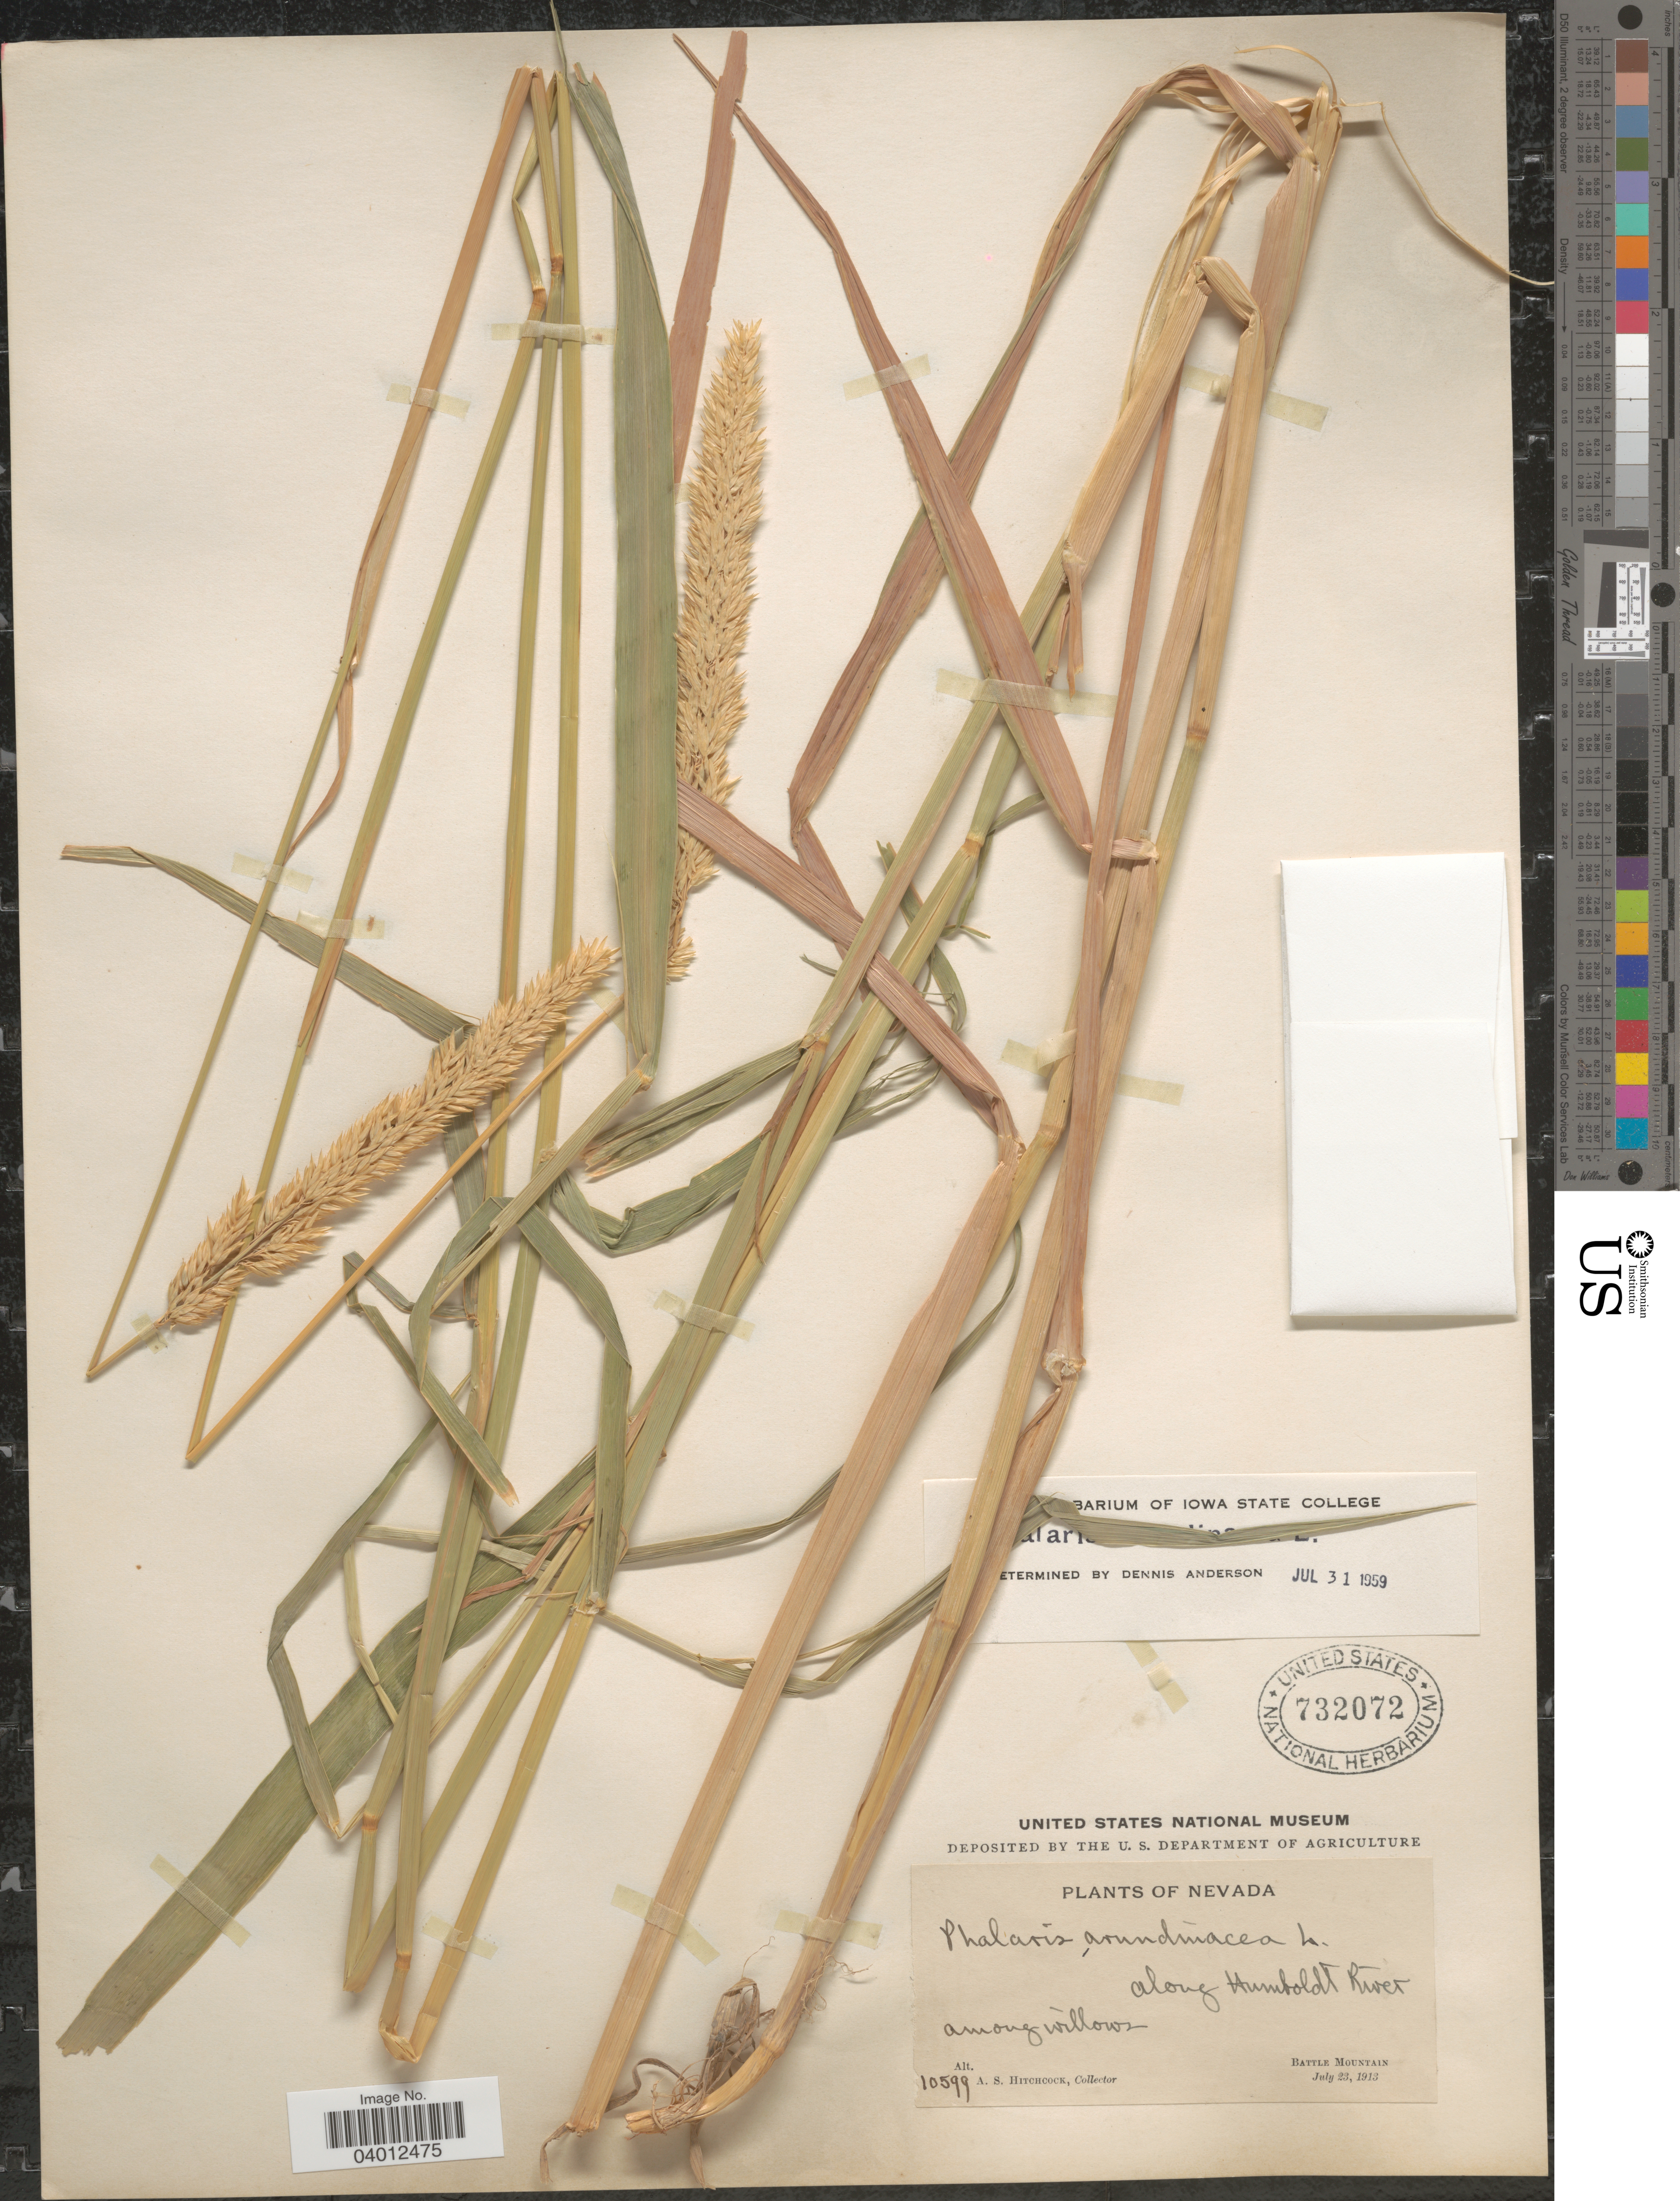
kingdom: Plantae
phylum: Tracheophyta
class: Liliopsida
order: Poales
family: Poaceae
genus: Phalaris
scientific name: Phalaris arundinacea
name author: L.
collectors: A. S. Hitchcock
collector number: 10599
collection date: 1913-07-23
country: United States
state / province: Nevada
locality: Along Humboldt River among willows. Battle Mountains.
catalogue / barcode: US 732072